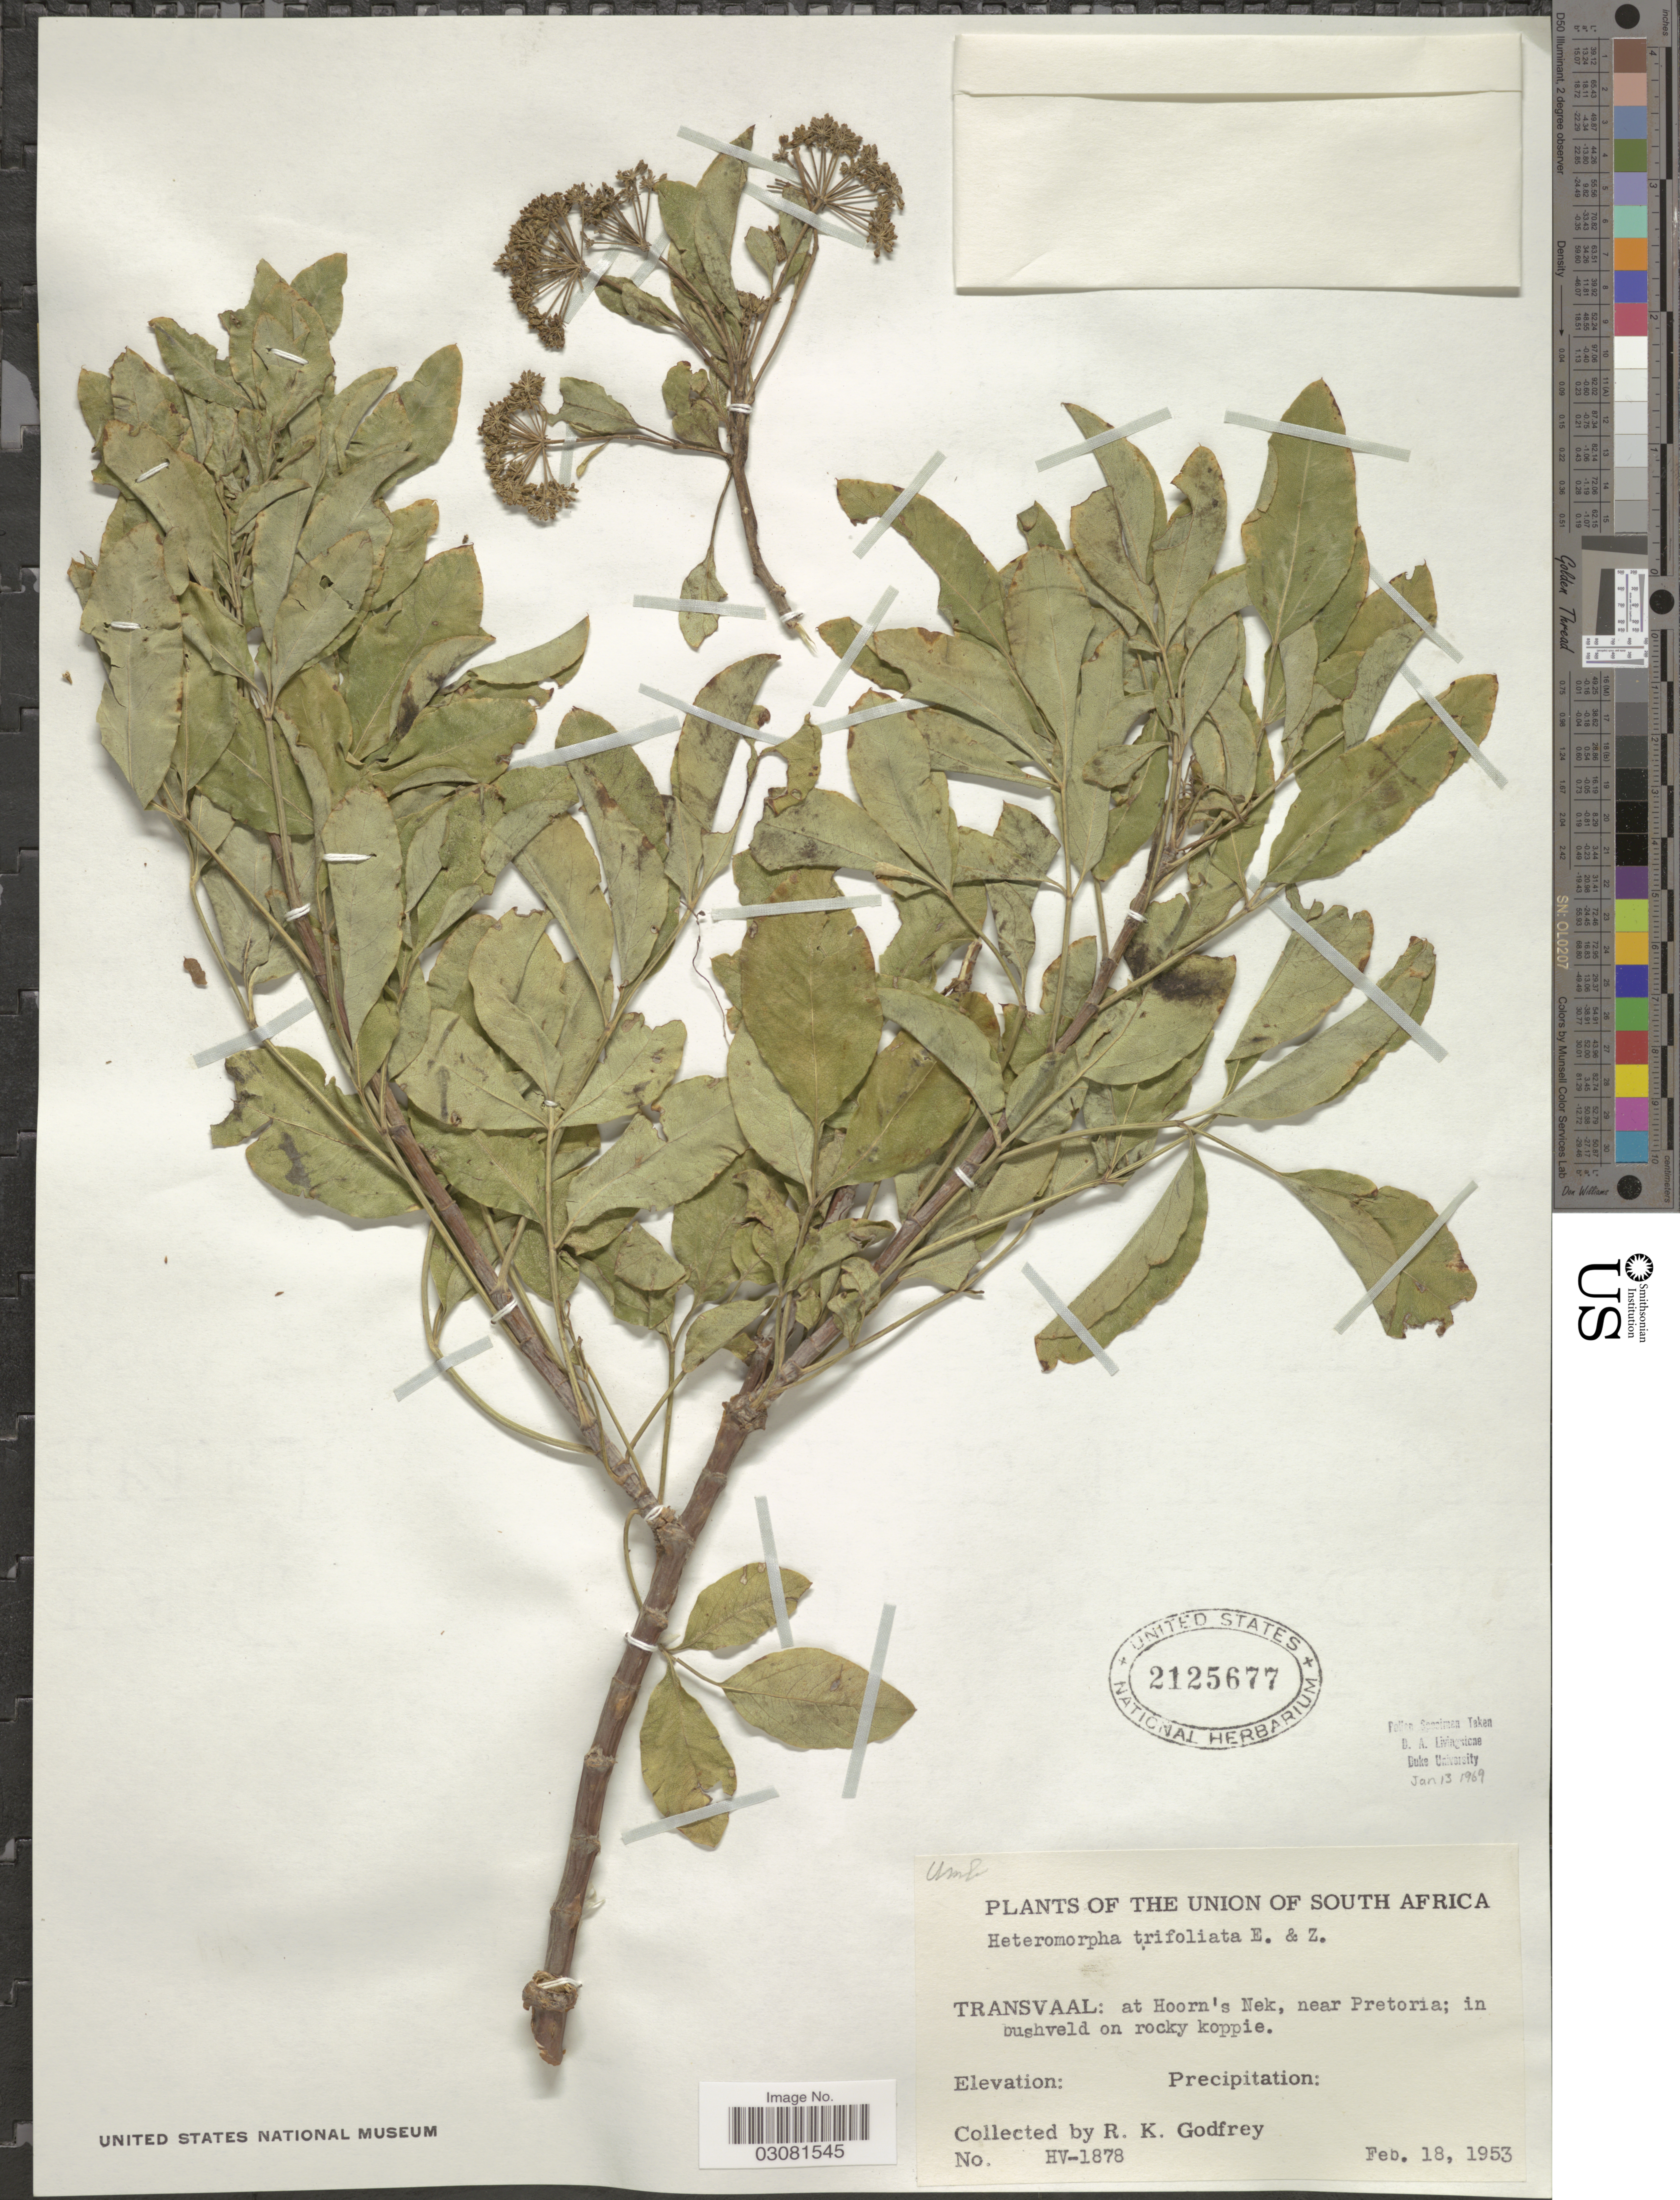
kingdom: Plantae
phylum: Tracheophyta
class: Magnoliopsida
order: Apiales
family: Apiaceae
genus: Heteromorpha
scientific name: Heteromorpha trifoliata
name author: (H.L. Wendl. & Bartl.) Eckl. & Zeyh.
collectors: R. K. Godfrey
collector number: HV-1878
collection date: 1953-02-18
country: South Africa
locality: The Union of South Africa, Transvaal: at Hoorn's Nek, near Pretoria.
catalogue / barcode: US 2125677